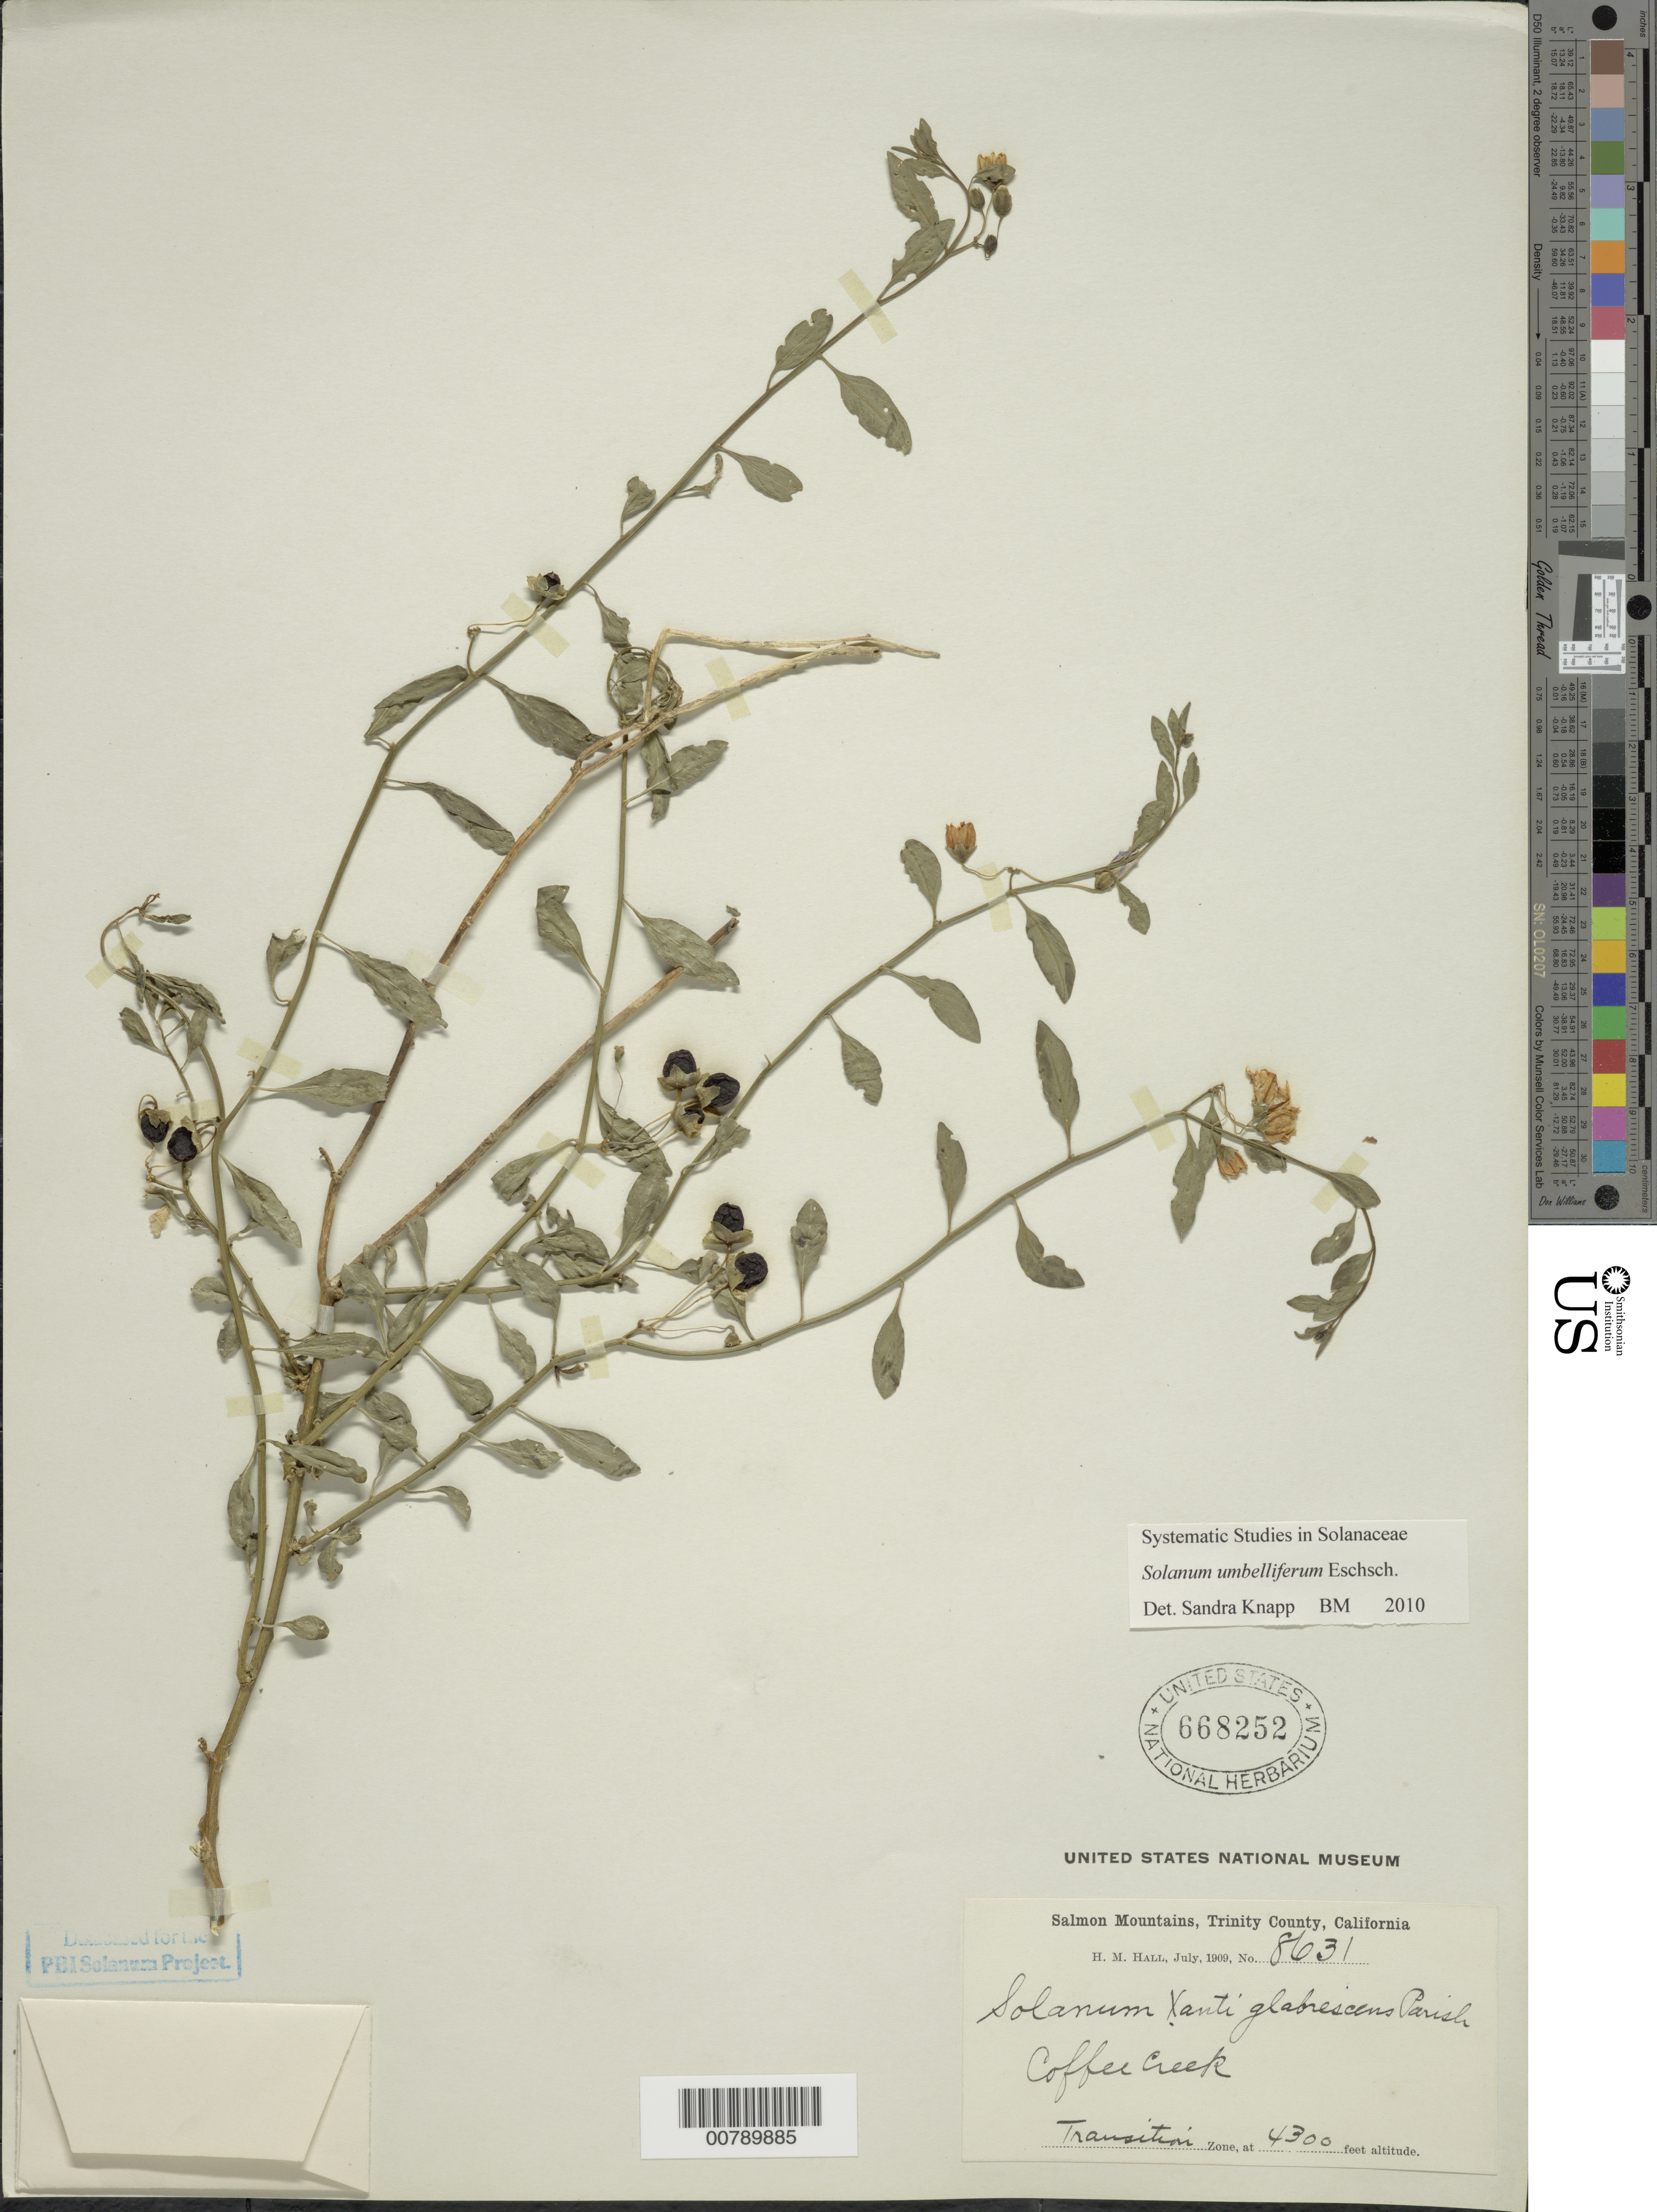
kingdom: Plantae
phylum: Tracheophyta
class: Magnoliopsida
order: Solanales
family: Solanaceae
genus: Solanum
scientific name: Solanum umbelliferum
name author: Eschsch.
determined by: Knapp, S. D.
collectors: H. M. Hall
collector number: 8631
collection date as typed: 1 Jul 1909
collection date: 1909-07-01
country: United States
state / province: California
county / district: Trinity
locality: Coffee Creek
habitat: Transition Zone; 2;2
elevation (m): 1310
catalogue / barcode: US 668252